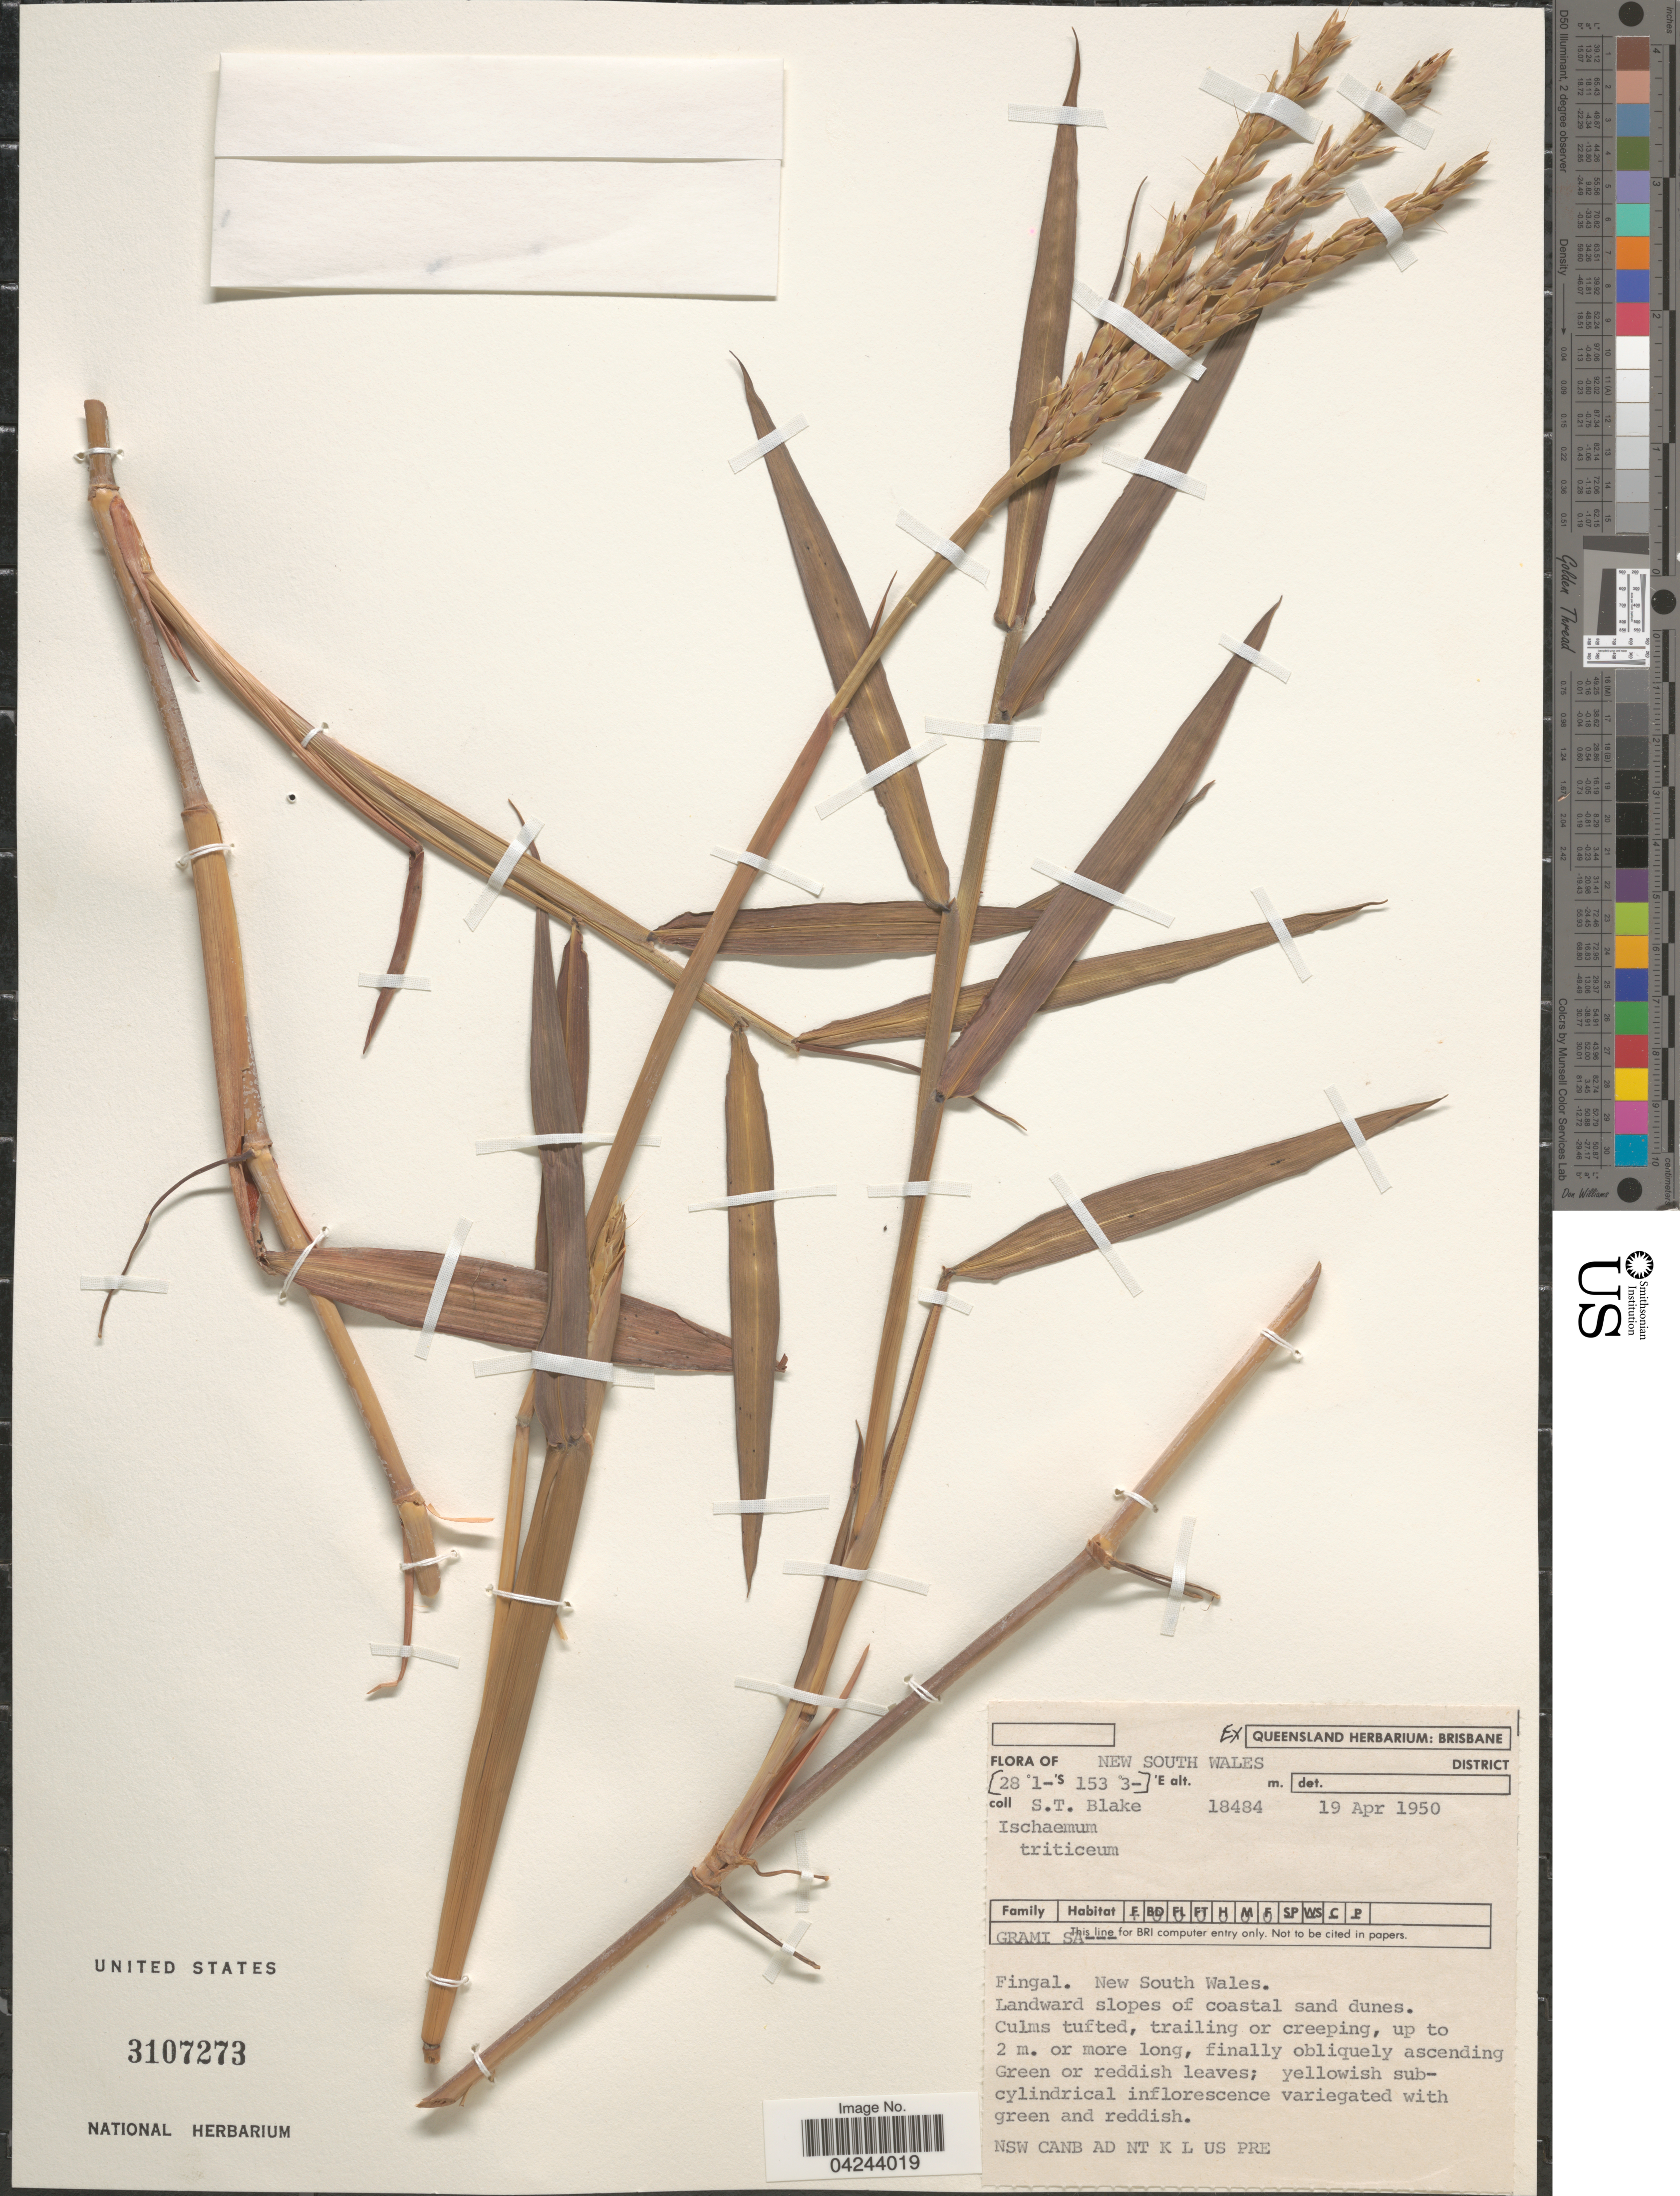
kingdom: Plantae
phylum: Tracheophyta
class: Liliopsida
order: Poales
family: Poaceae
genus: Ischaemum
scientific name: Ischaemum triticeum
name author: R. Br.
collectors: S. T. Blake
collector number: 18484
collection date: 1950-04-19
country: Australia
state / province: New South Wales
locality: Fingal.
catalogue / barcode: US 3107273